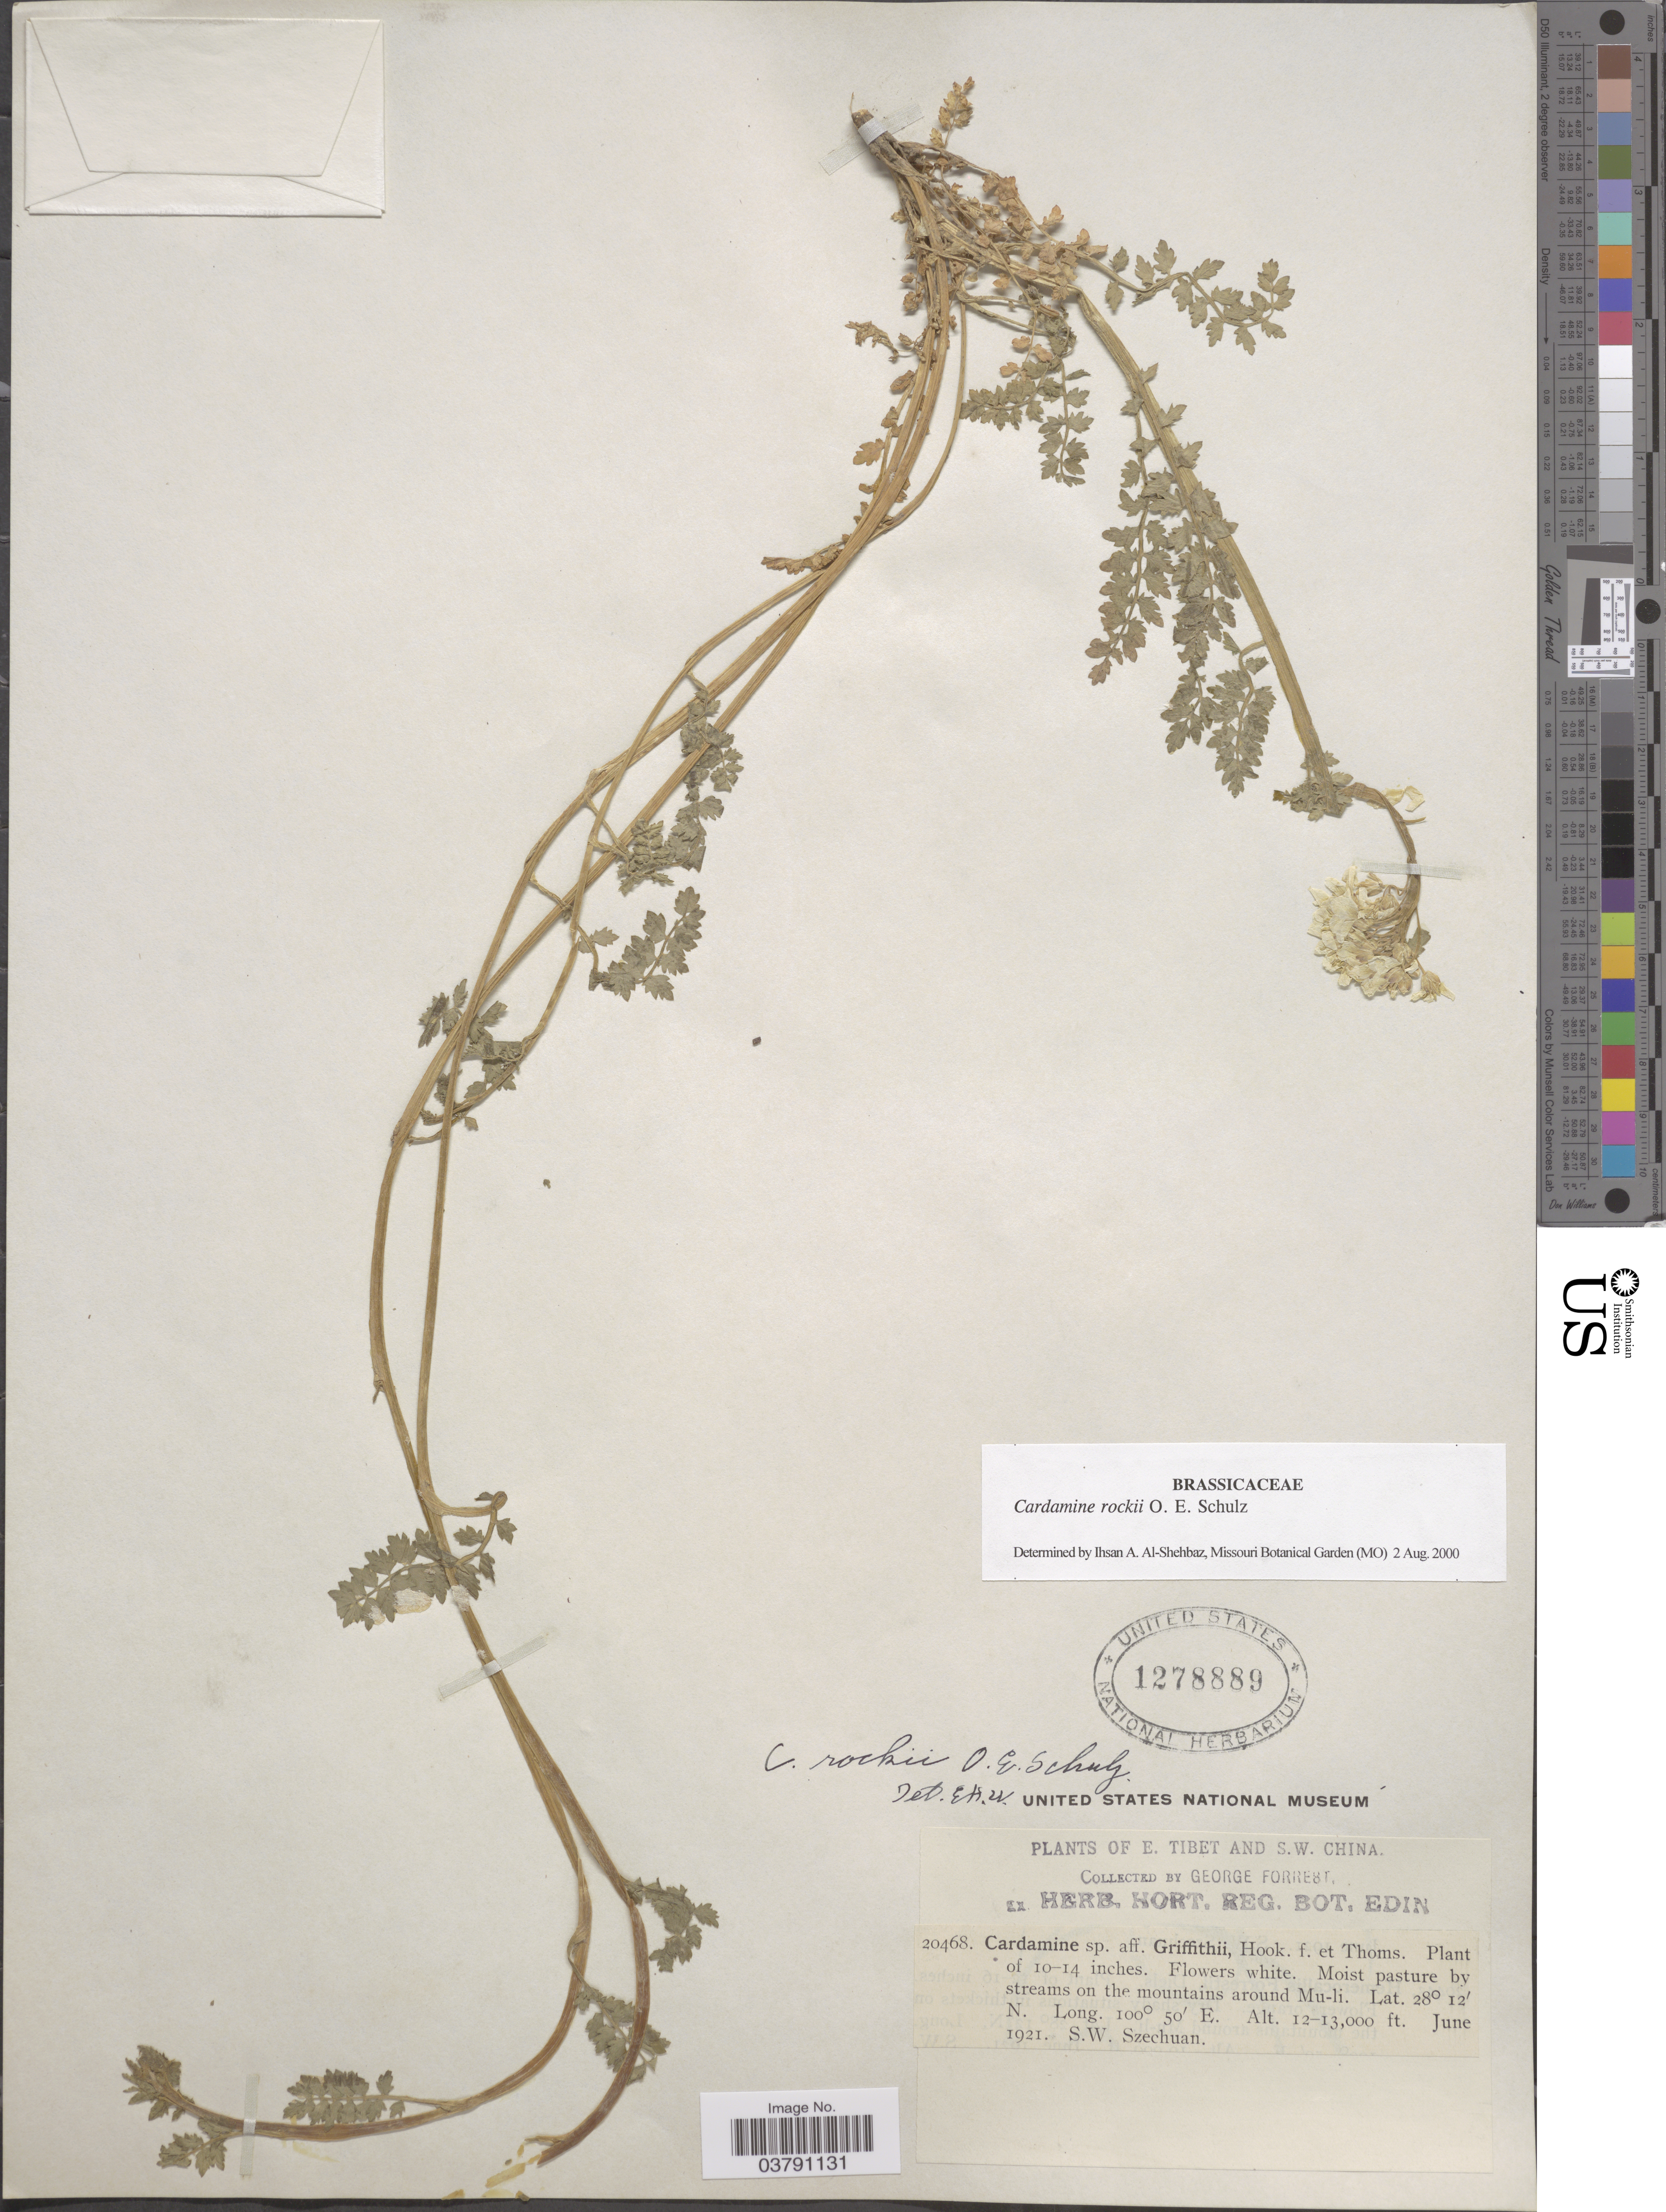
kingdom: Plantae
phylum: Tracheophyta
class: Magnoliopsida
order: Brassicales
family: Brassicaceae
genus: Cardamine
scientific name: Cardamine rockii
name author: O.E. Schulz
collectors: G. Forrest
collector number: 20468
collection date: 1921-06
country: China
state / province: Sichuan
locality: S.W. China. Moist pasture by streams on the mountains around Mu-li. S.W. Szechuan.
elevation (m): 3658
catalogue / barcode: US 1278889